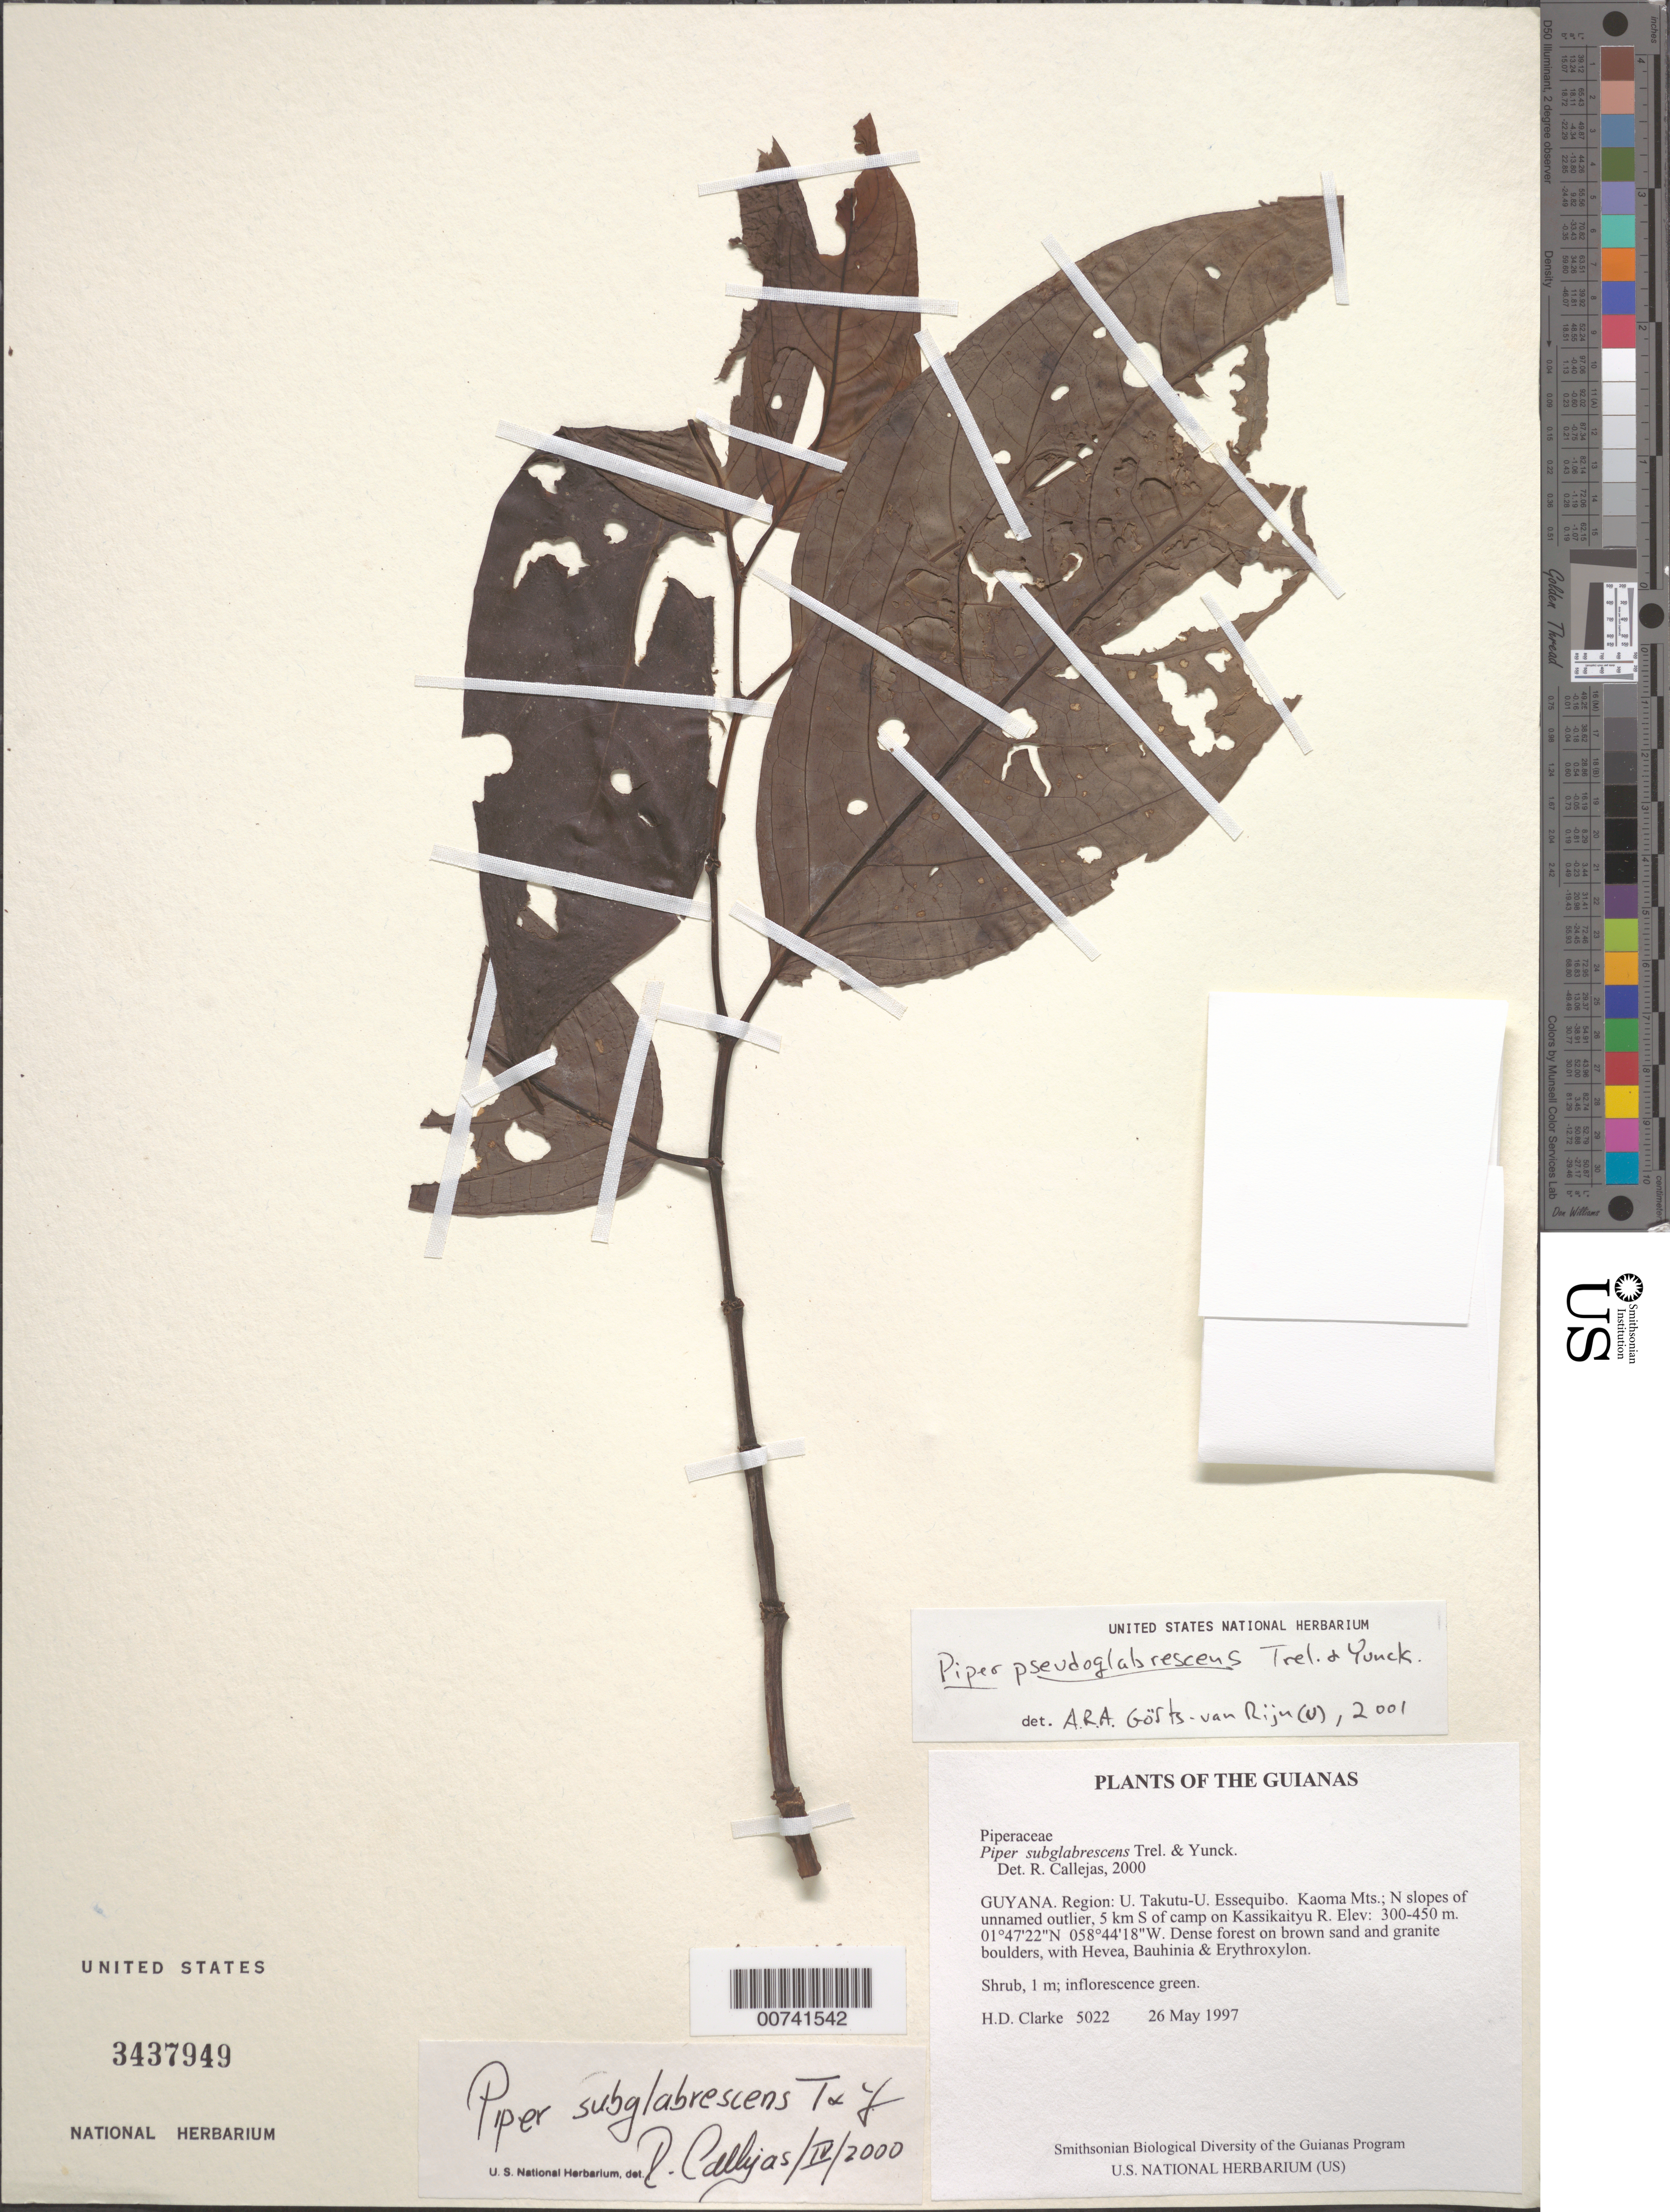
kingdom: Plantae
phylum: Tracheophyta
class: Magnoliopsida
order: Piperales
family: Piperaceae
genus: Piper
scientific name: Piper pseudoglabrescens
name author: Trel. & Yunck.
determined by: Görts-van Rijn, A. R. A.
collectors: H. D. Clarke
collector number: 5022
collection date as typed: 26 May 1997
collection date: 1997-05-26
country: Guyana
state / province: U. Takutu-U. Essequibo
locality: Kaoma Mts.; N slopes of unnamed outlier, 5 km S of camp on Kassikaityu R.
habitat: Dense forest on brown sand and granite boulders, with Hevea, Bauhinia & Erythroxylum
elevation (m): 300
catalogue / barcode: US 3437949